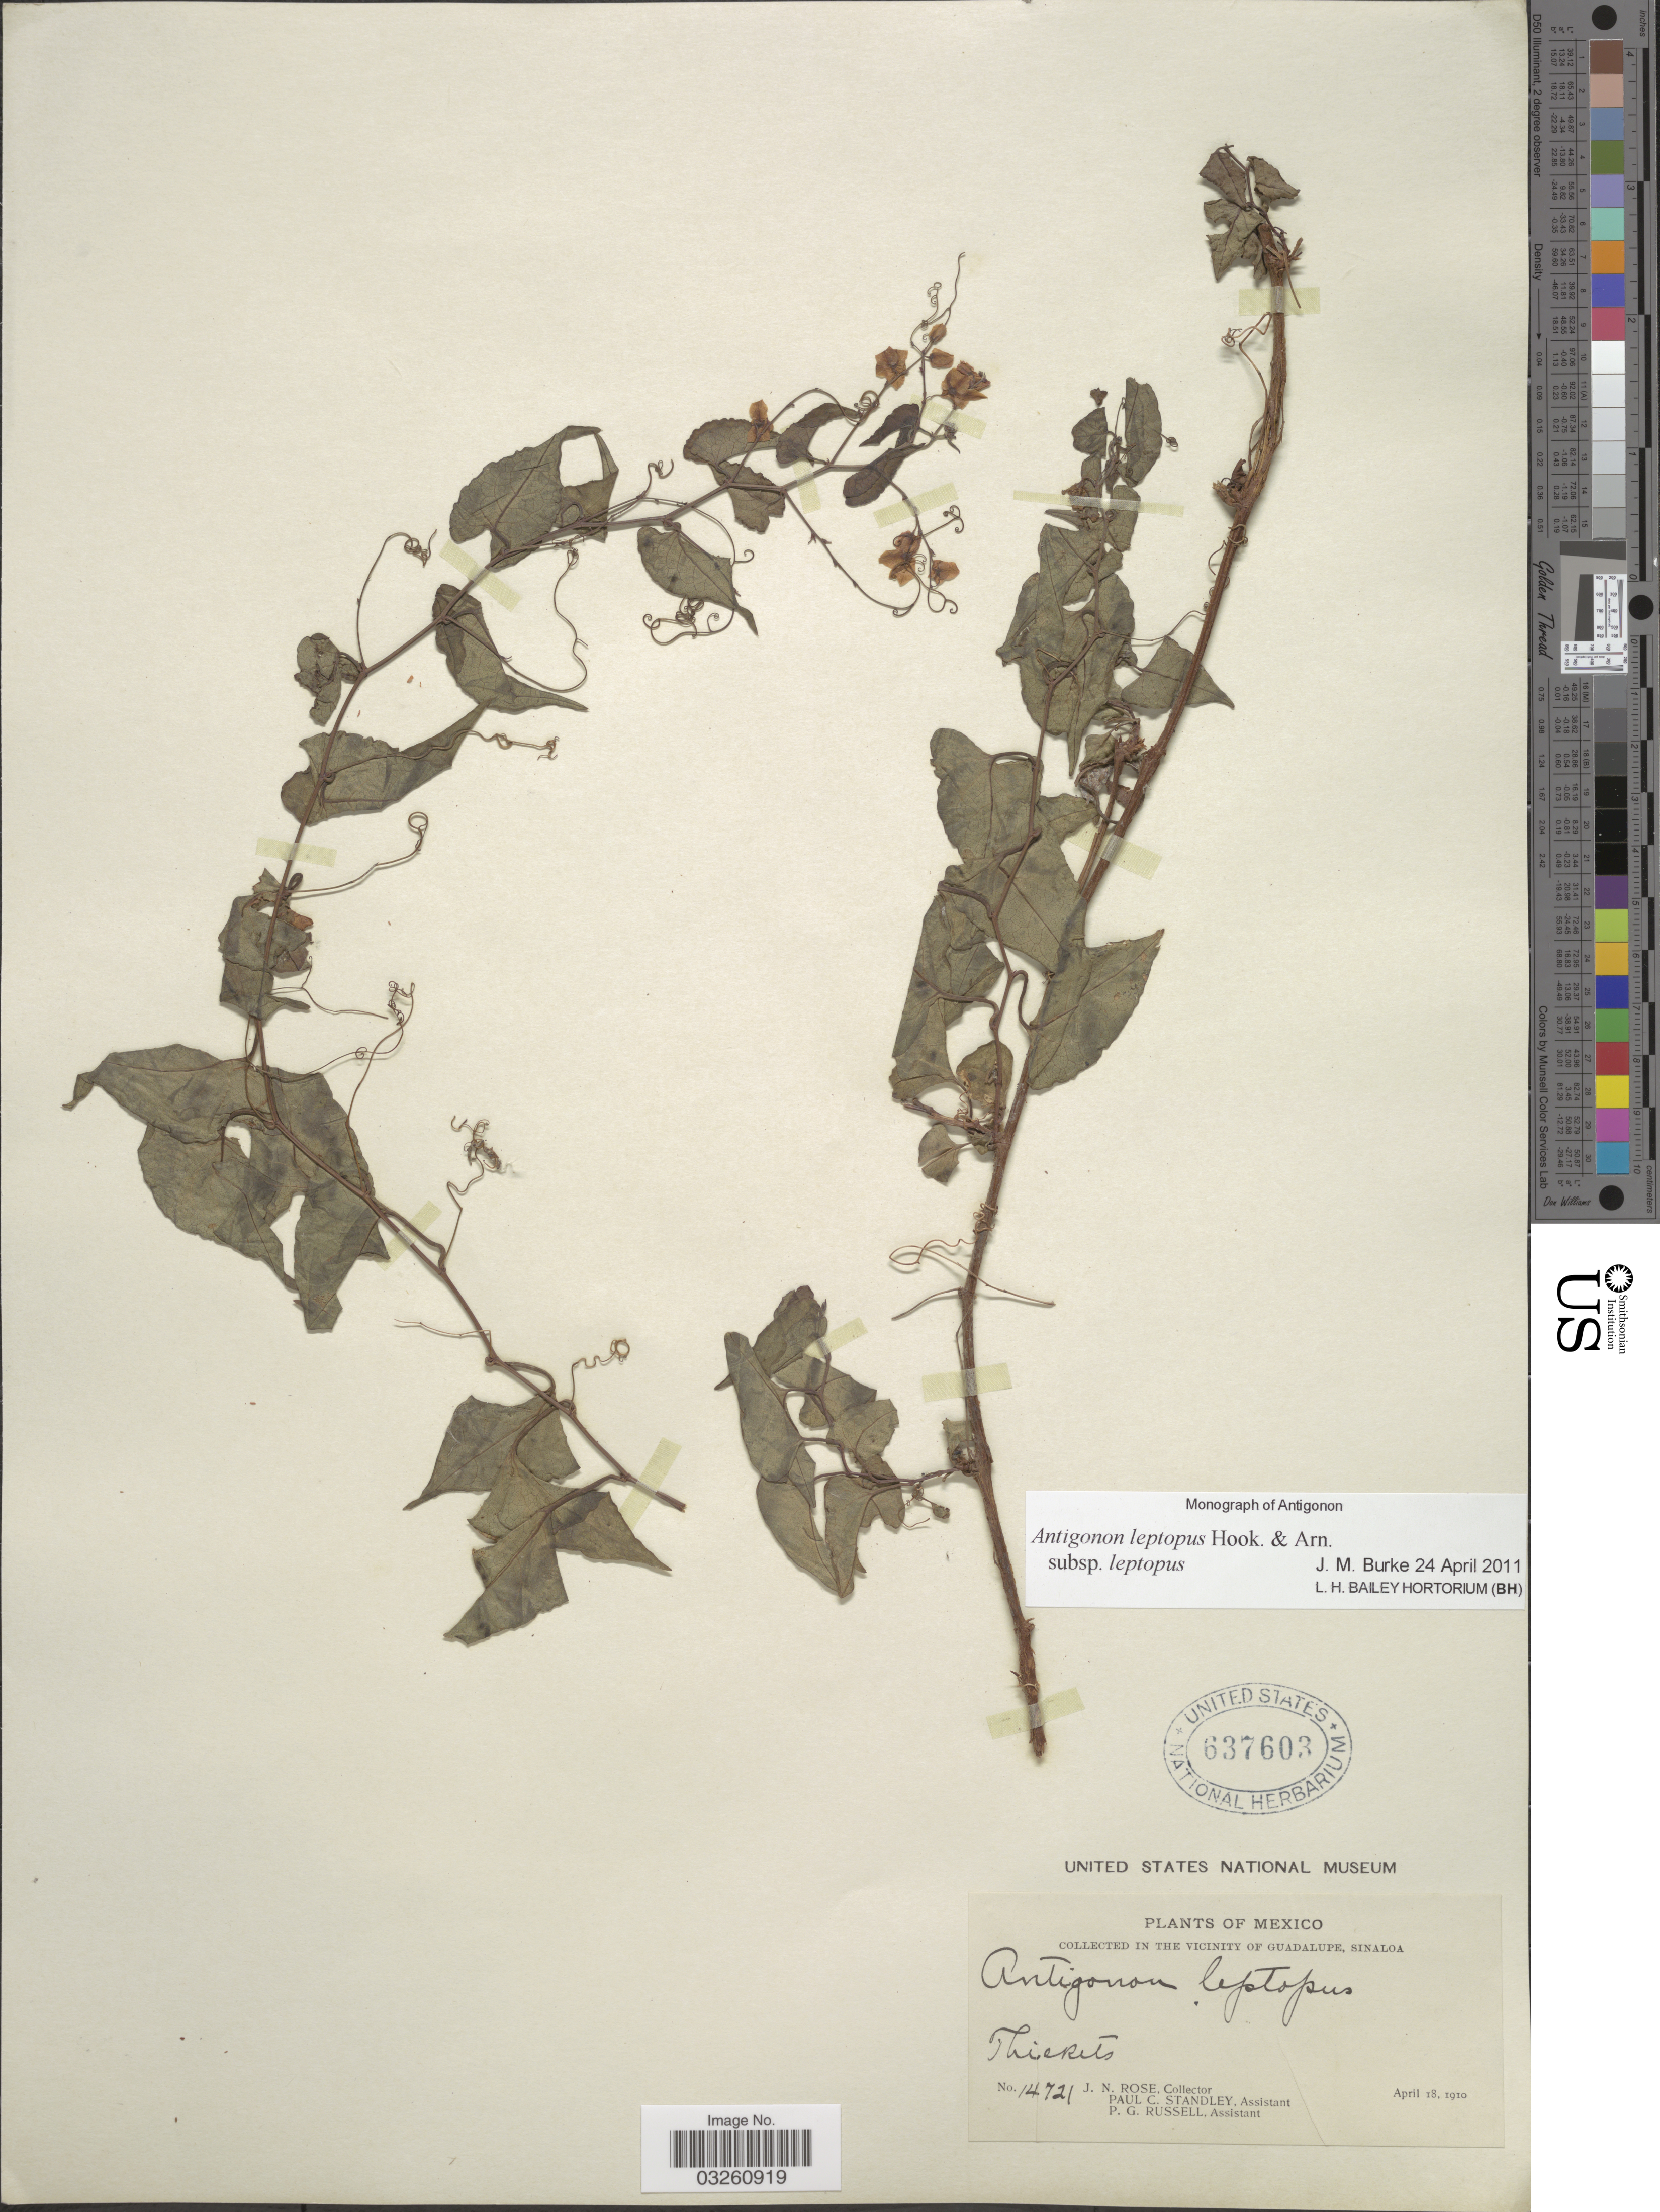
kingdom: Plantae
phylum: Tracheophyta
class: Magnoliopsida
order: Caryophyllales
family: Polygonaceae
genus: Antigonon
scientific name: Antigonon leptopus subsp. leptopus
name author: Hook. & Arn.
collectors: J. N. Rose, P. C. Standley & P. G. Russell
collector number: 14721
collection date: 1910-04-18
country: Mexico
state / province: Sinaloa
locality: In the vicinity of Guadalupe.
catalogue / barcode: US 637603